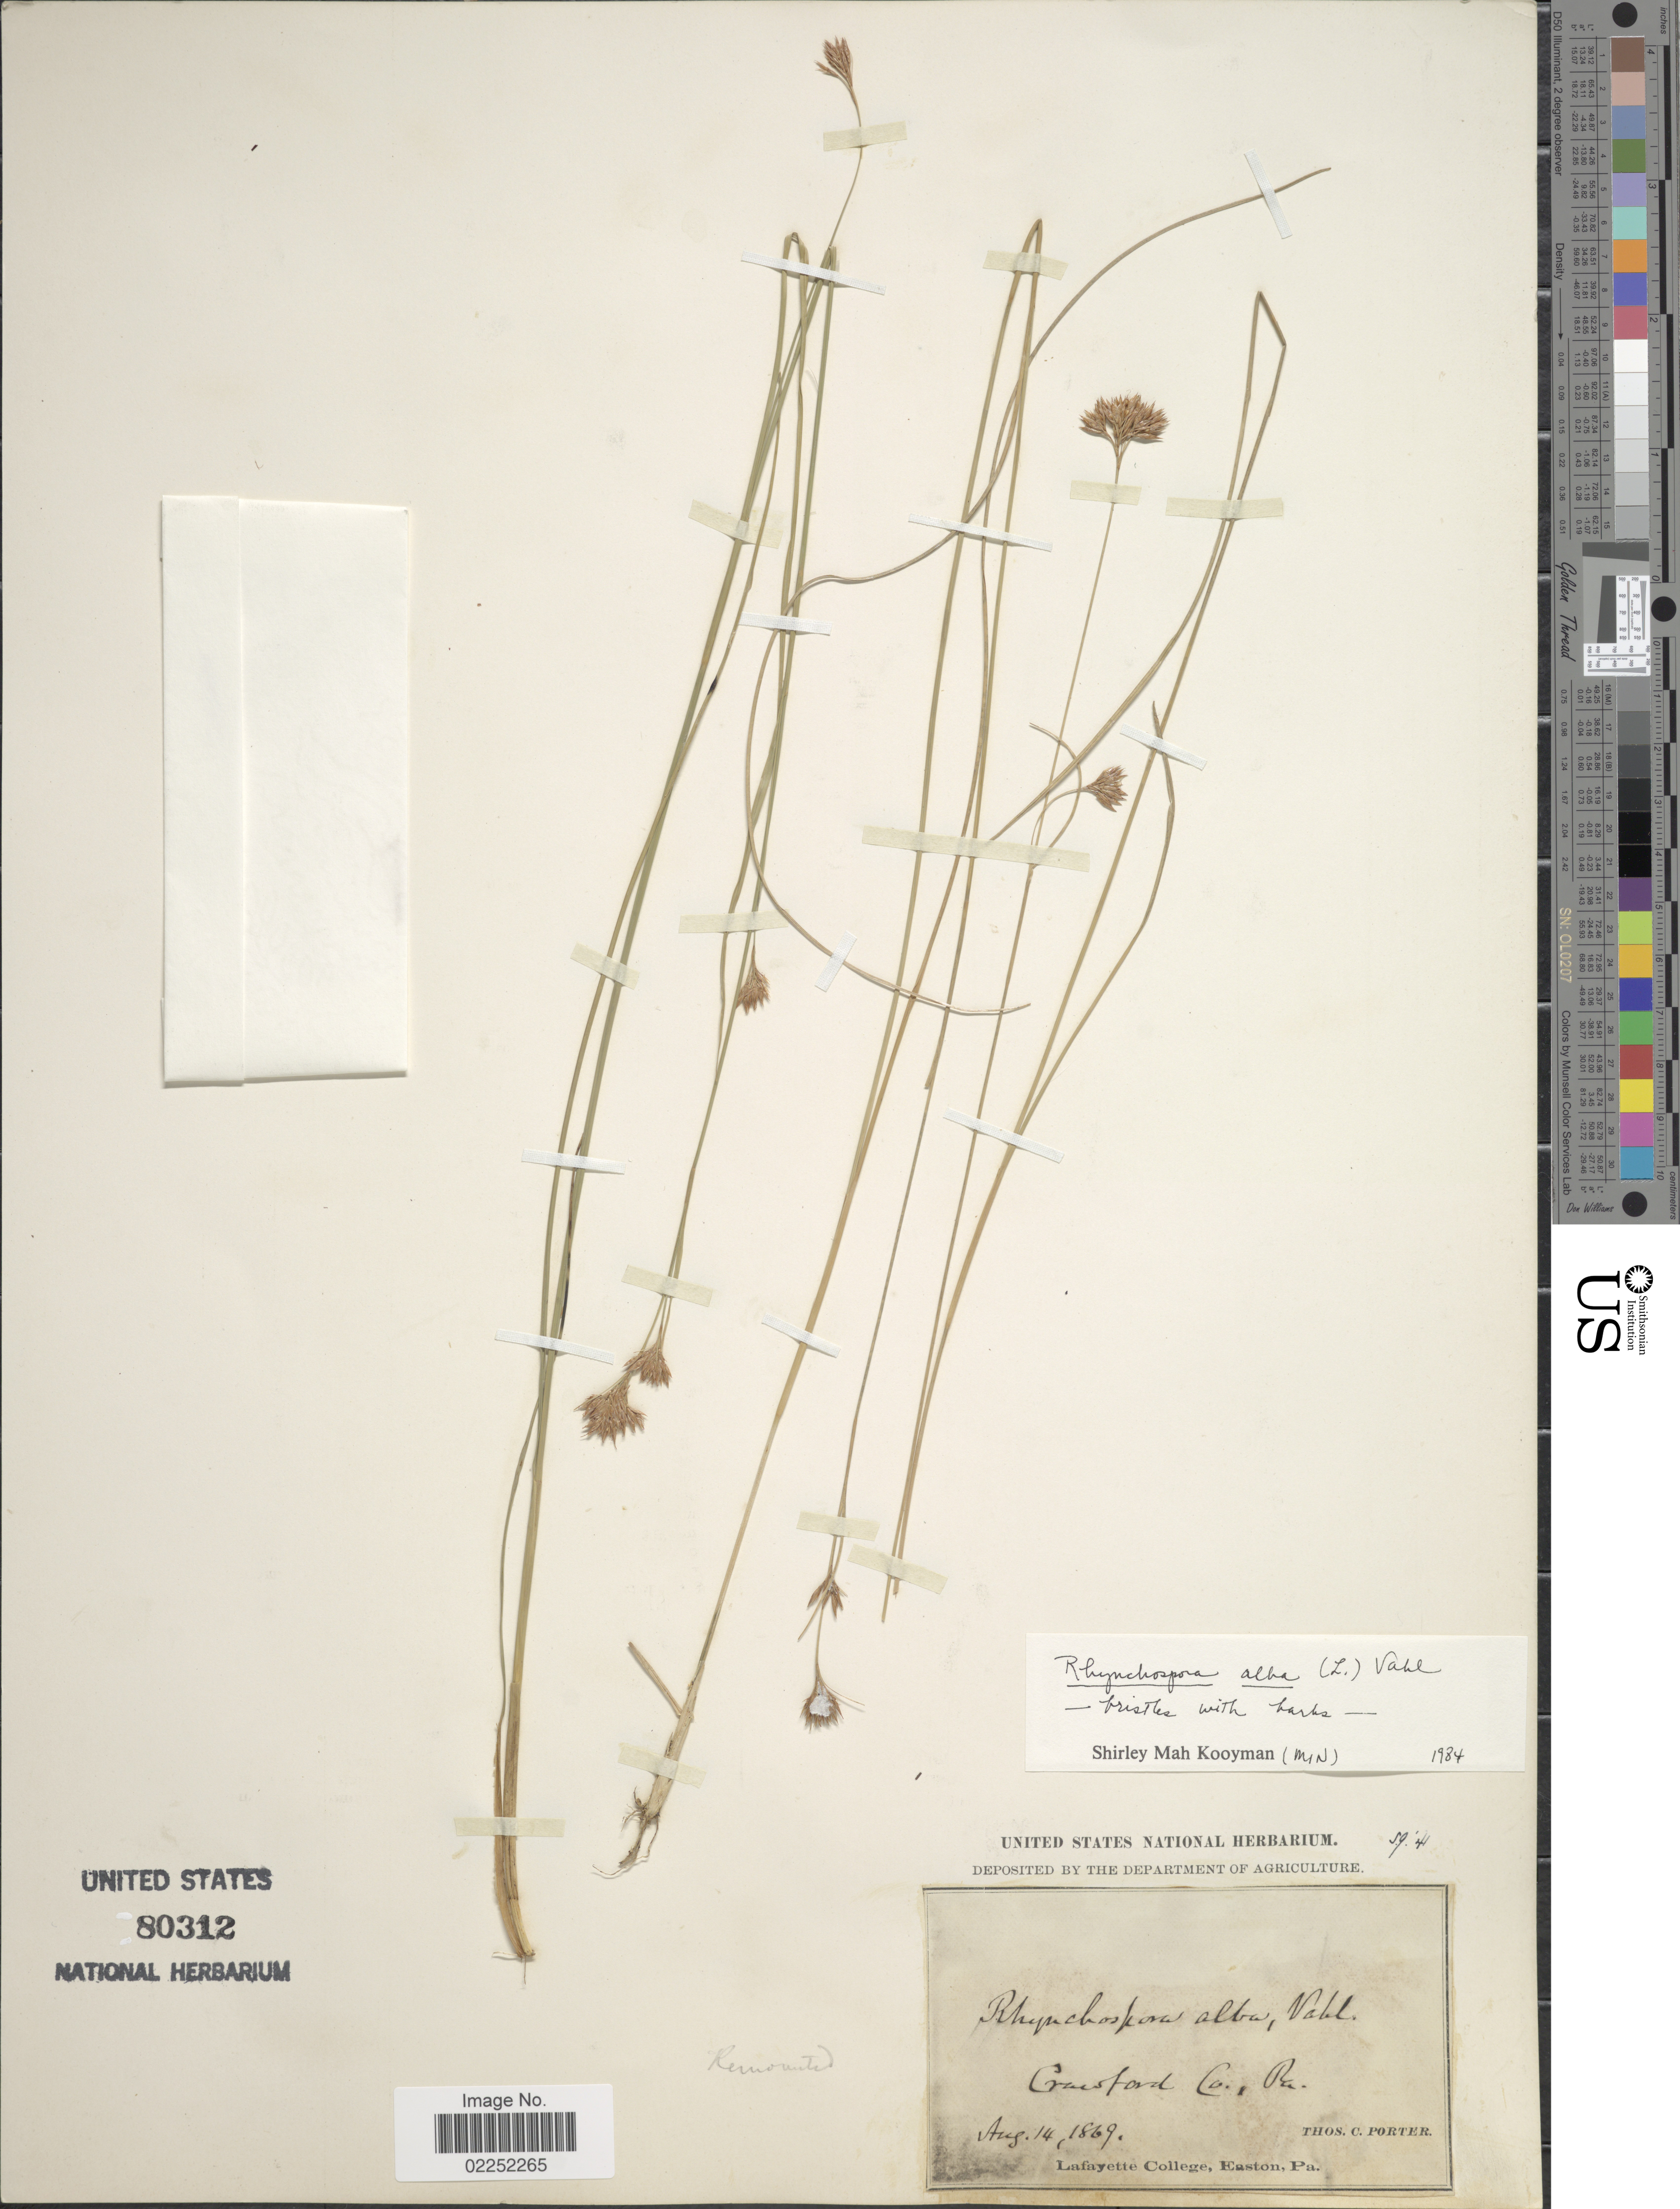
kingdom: Plantae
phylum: Tracheophyta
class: Liliopsida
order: Poales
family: Cyperaceae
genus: Rhynchospora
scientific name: Rhynchospora alba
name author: (L.) Vahl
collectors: T. Porter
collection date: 1869-08-14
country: United States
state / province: Pennsylvania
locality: Crawford Co.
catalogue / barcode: US 80312